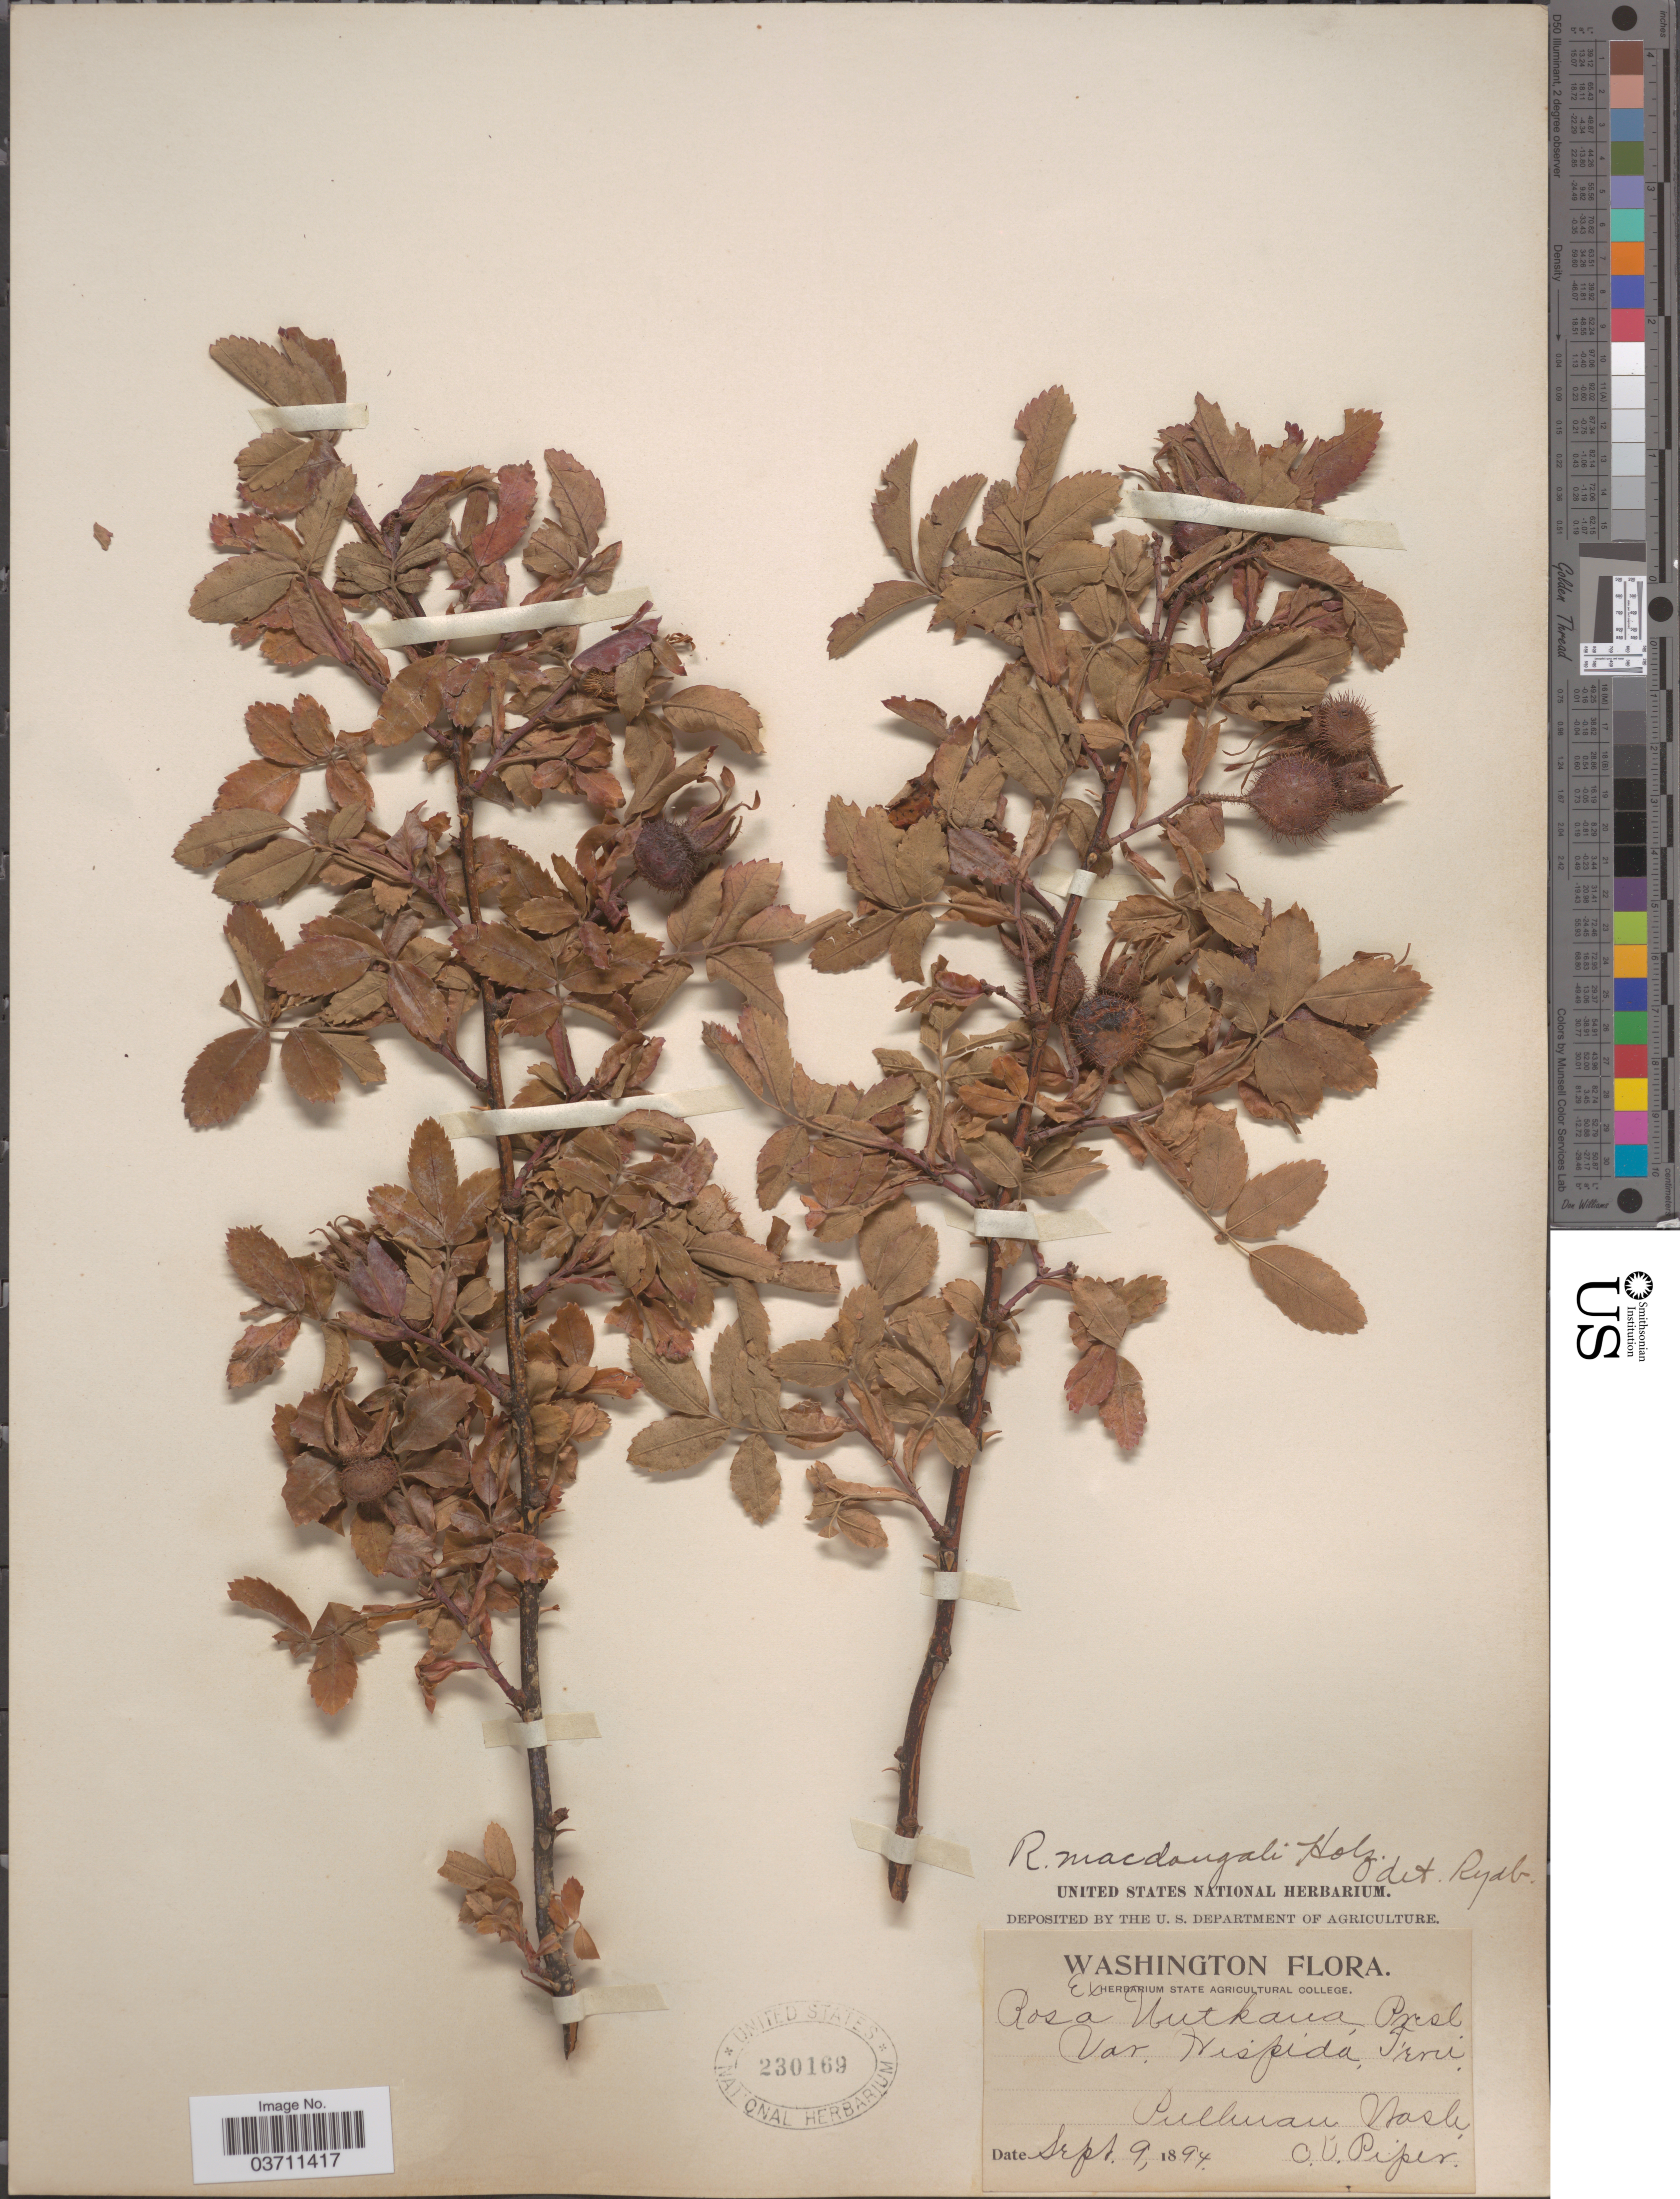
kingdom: Plantae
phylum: Tracheophyta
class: Magnoliopsida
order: Rosales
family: Rosaceae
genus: Rosa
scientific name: Rosa macdougali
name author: Holz.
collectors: C. V. Piper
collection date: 1894-09-09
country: United States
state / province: Washington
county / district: Whitman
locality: Pullman.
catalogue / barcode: US 230169